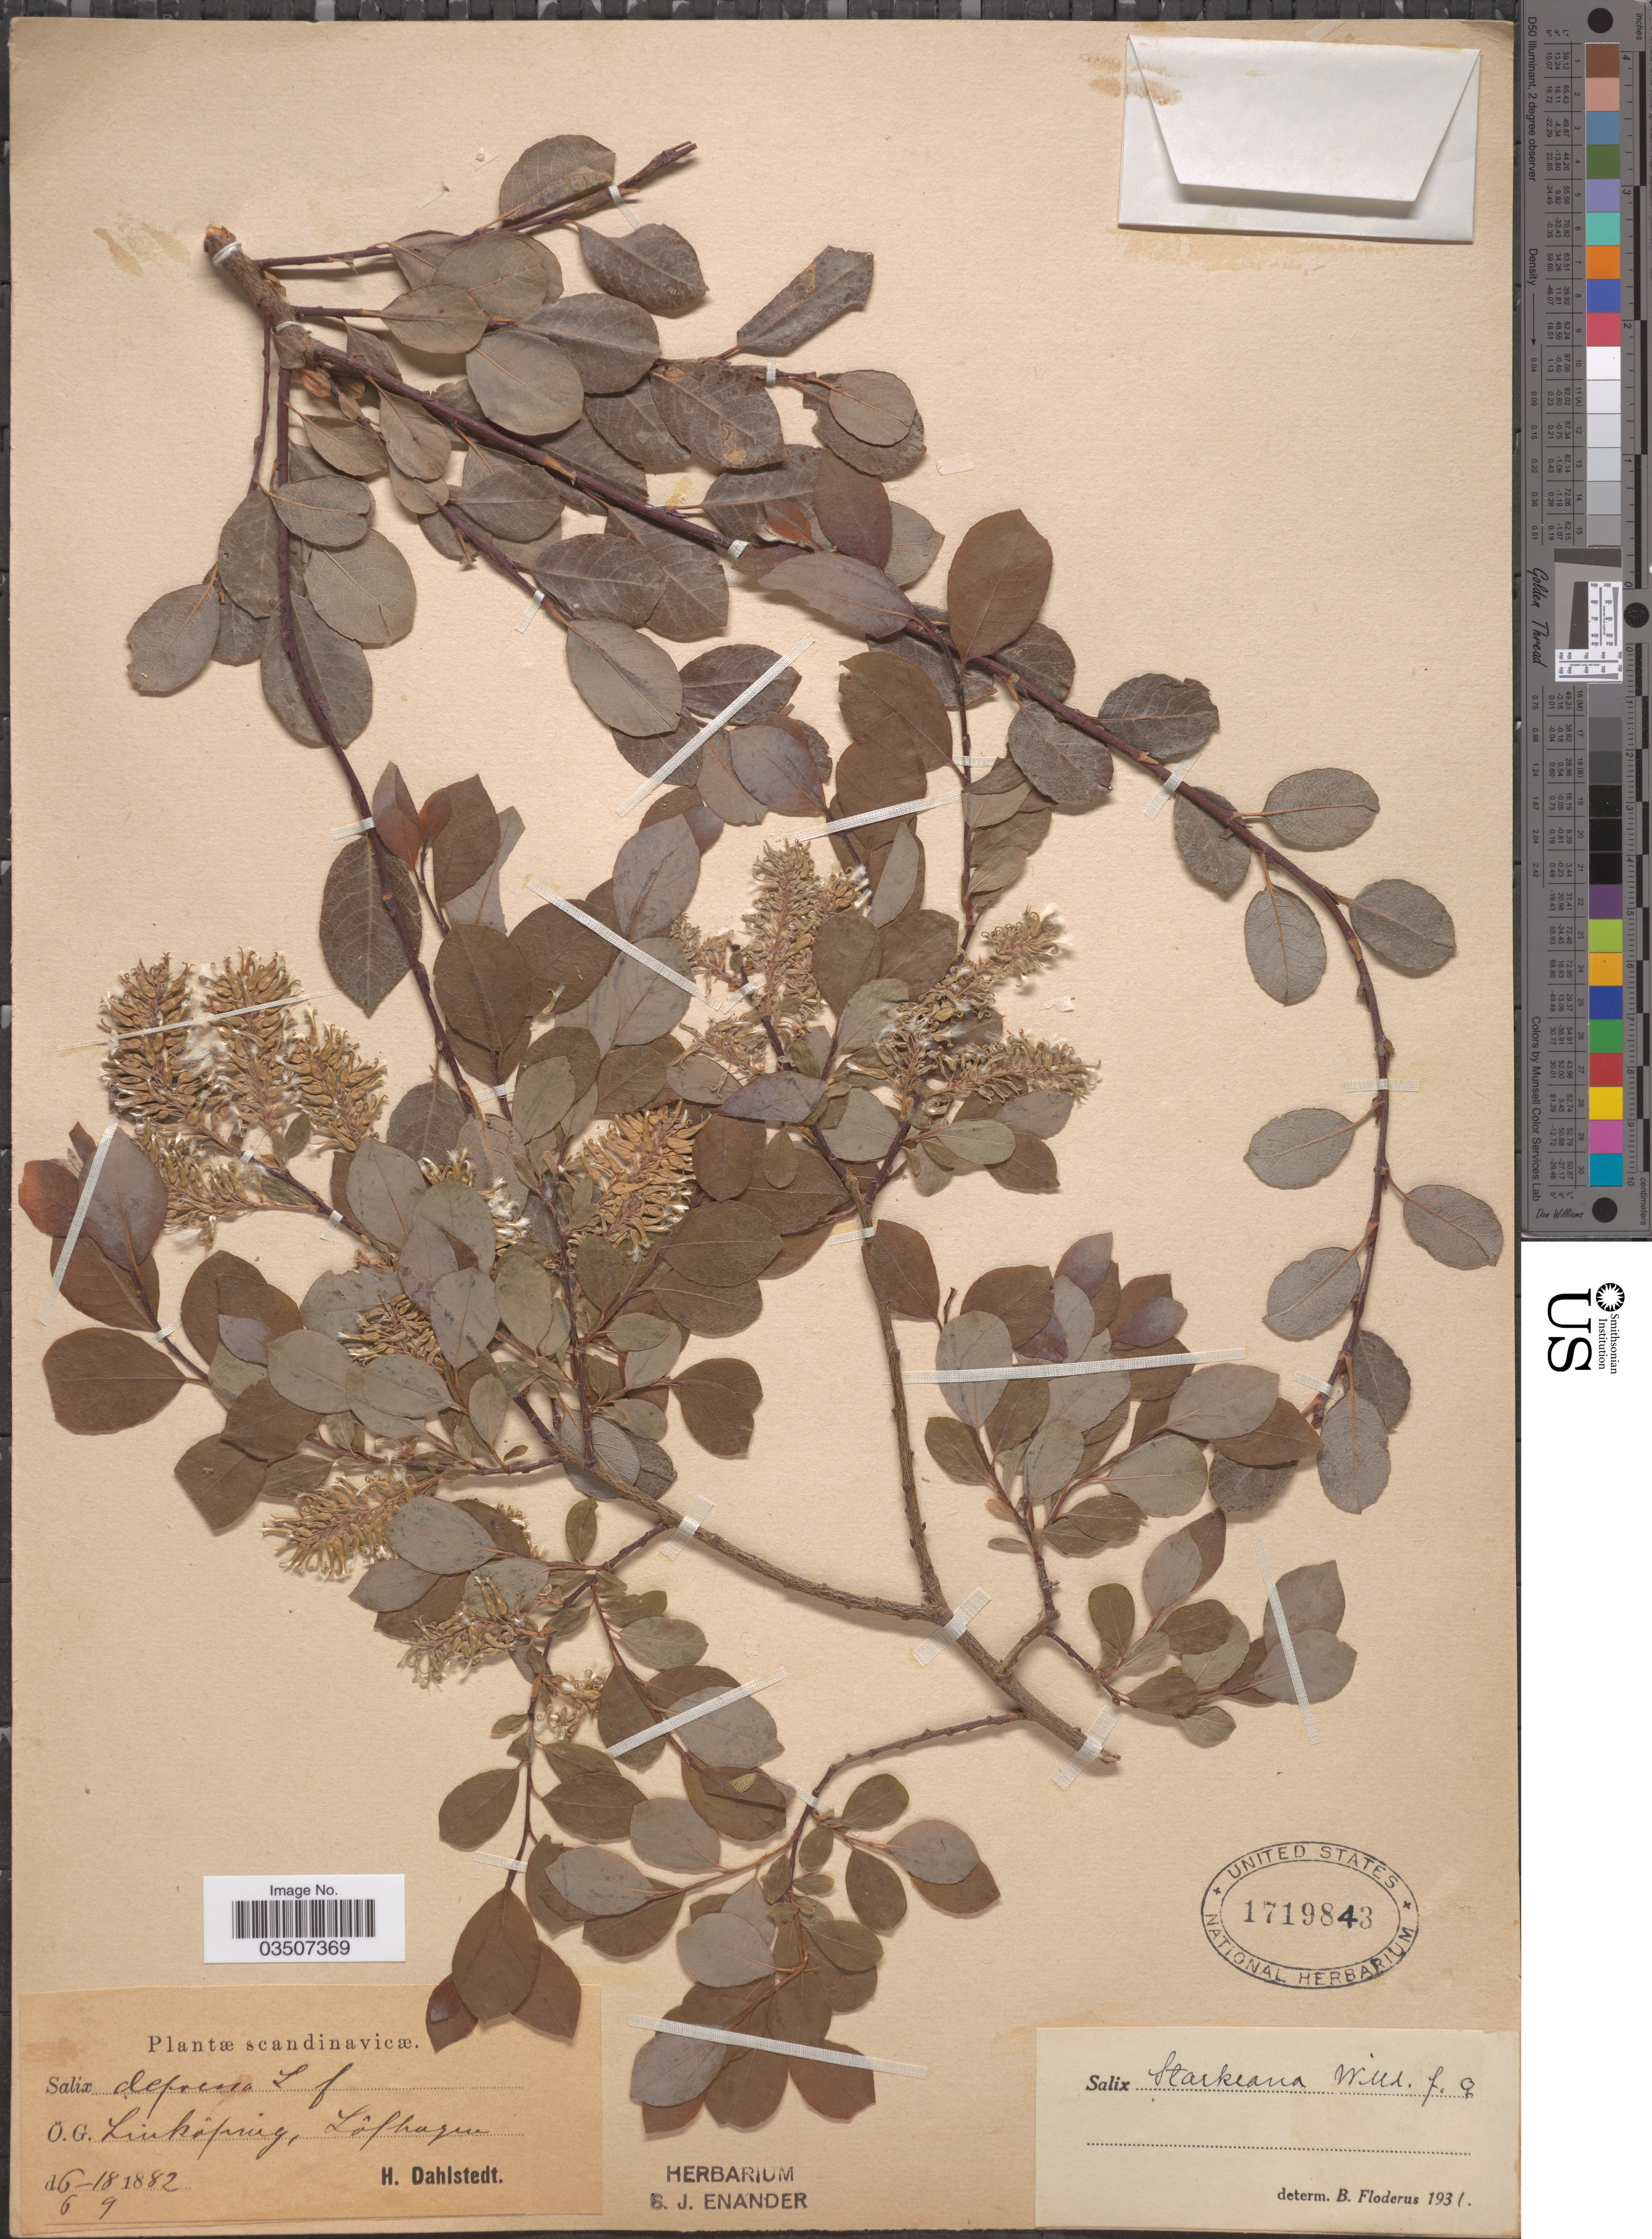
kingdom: Plantae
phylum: Tracheophyta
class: Magnoliopsida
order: Malpighiales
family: Salicaceae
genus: Salix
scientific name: Salix starkeana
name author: Willd.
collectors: H. G. Dahlstedt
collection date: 1882-06-09/1882-06-18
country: Sweden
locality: Scandinavicæ. Ö.G. Linkoping, Löfhagen [ = Lövhagen].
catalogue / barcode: US 1719843